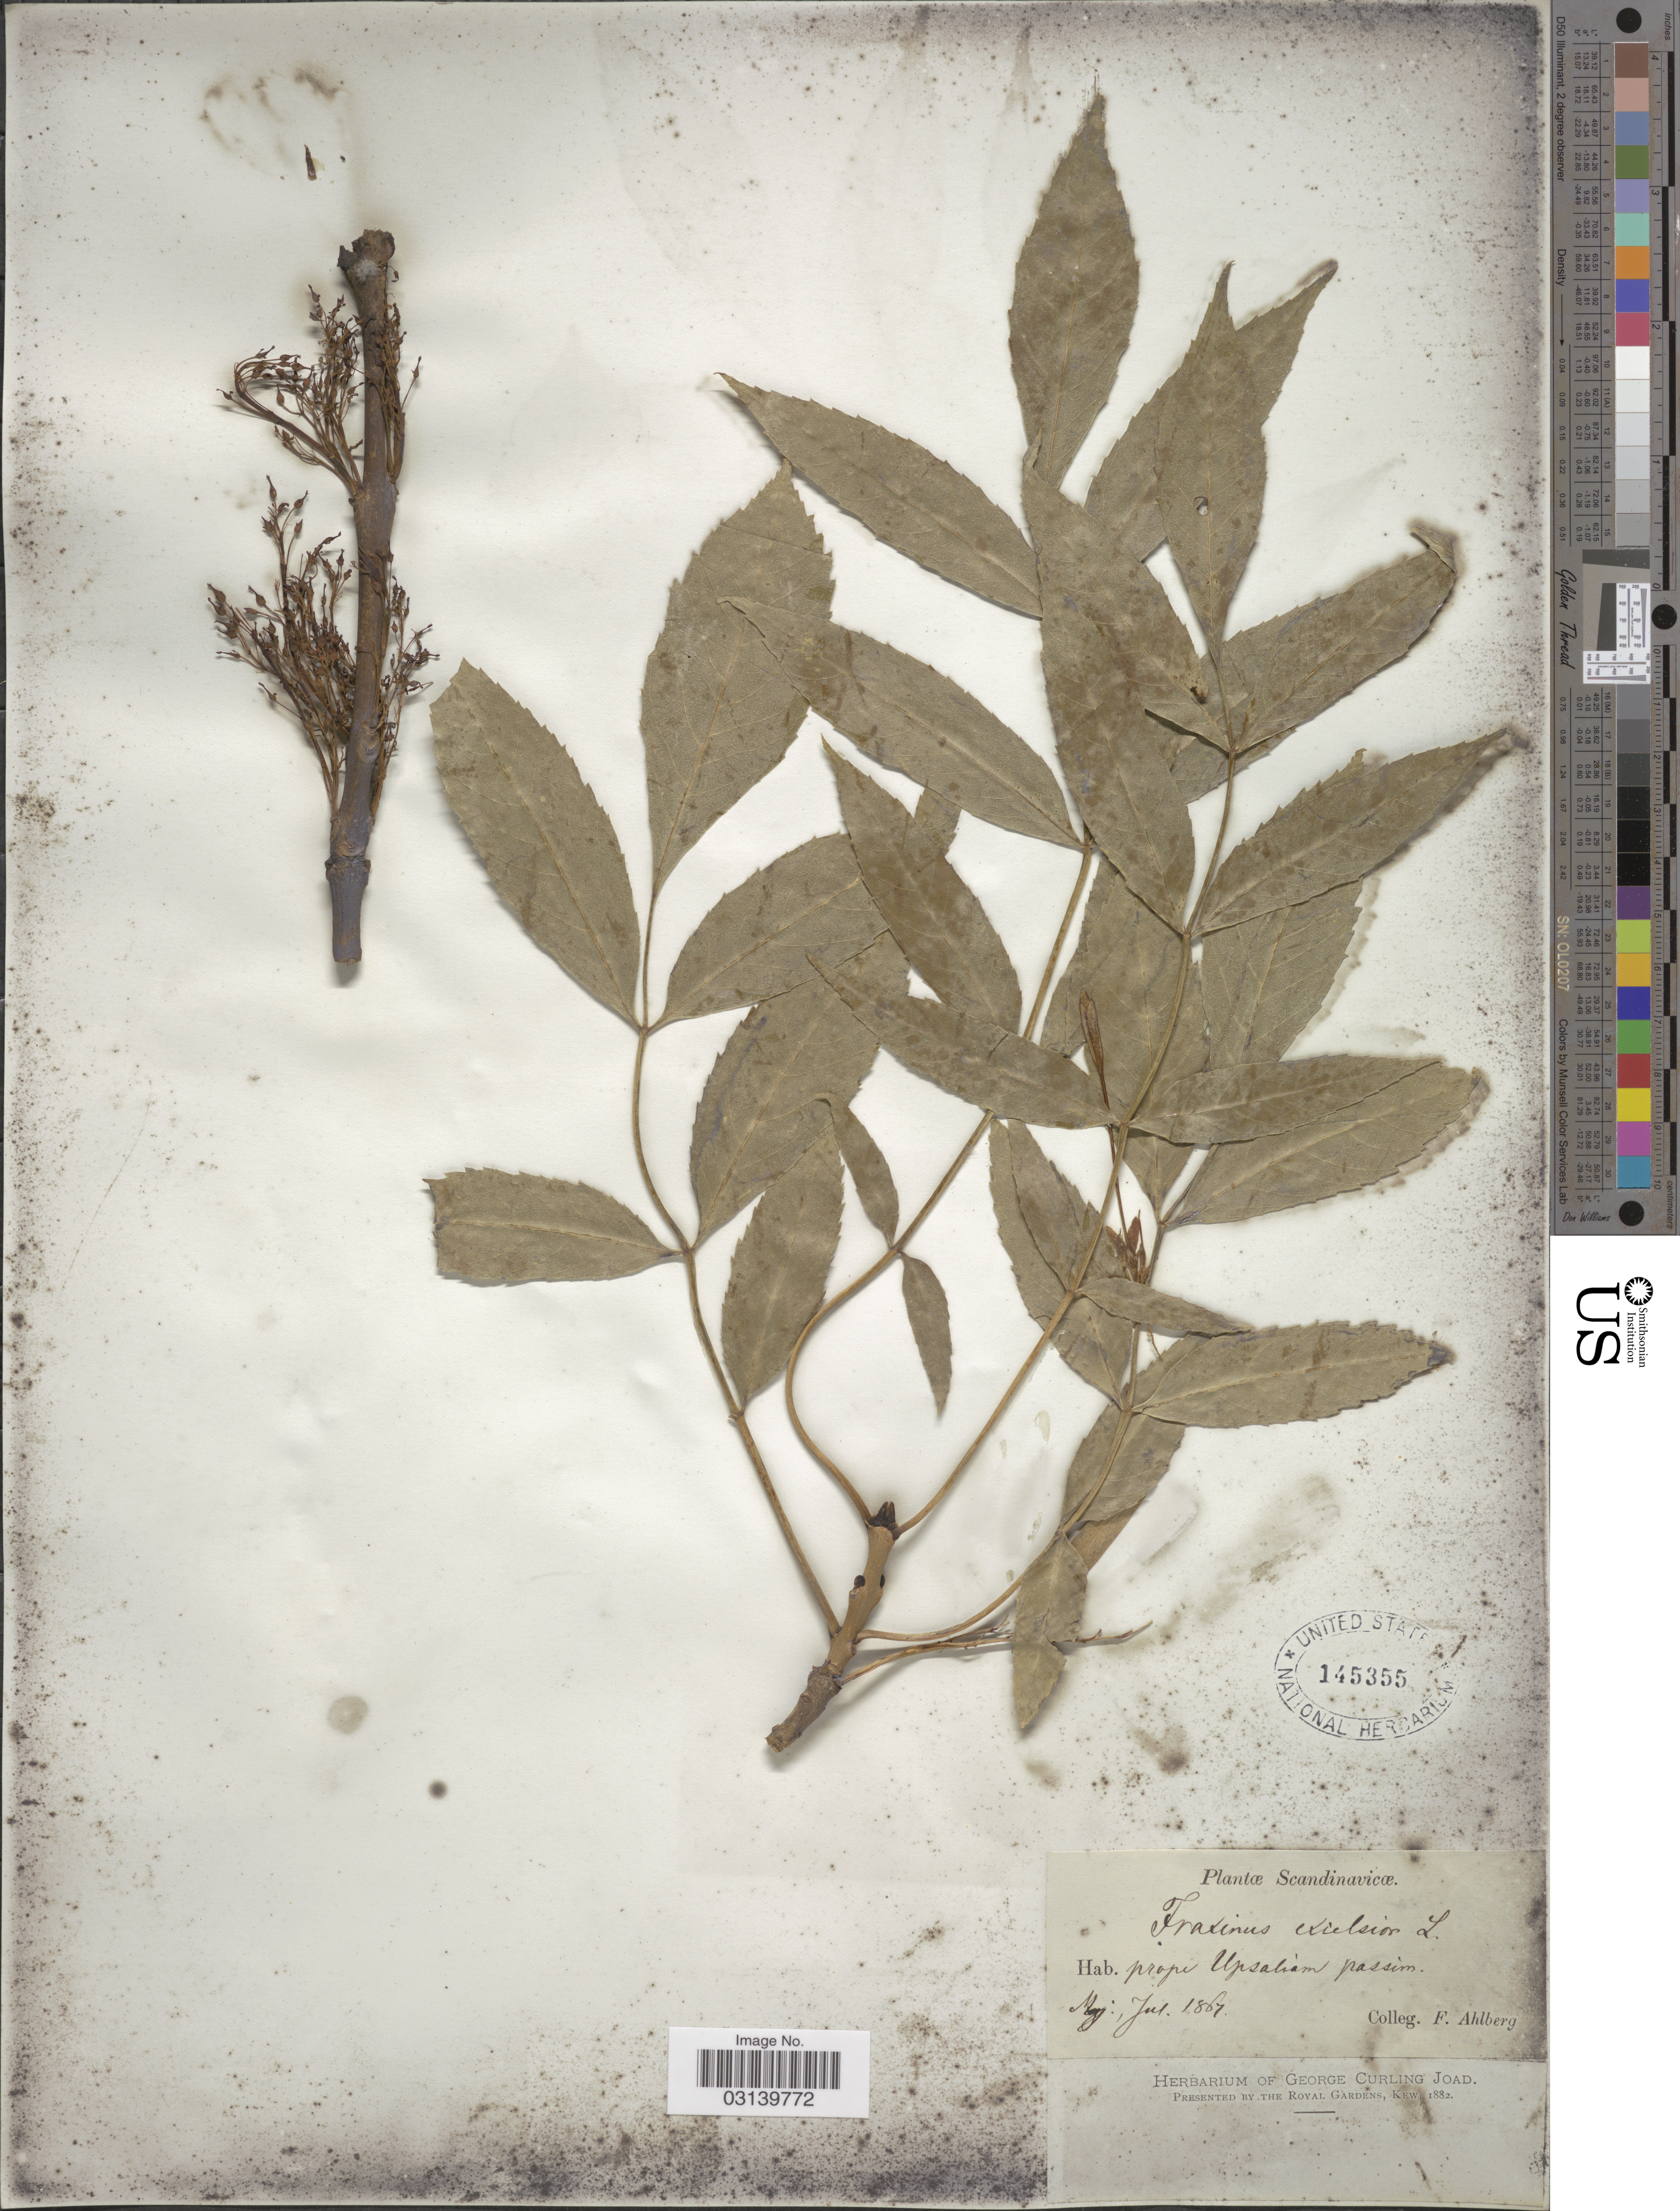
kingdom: Plantae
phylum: Tracheophyta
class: Magnoliopsida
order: Lamiales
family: Oleaceae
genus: Fraxinus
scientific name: Fraxinus excelsior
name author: L.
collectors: F. Ahlberg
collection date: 1867-05/1867-07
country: Sweden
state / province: Uppsala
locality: Scandinavicæ, prope Upsaliam passim.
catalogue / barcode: US 145355